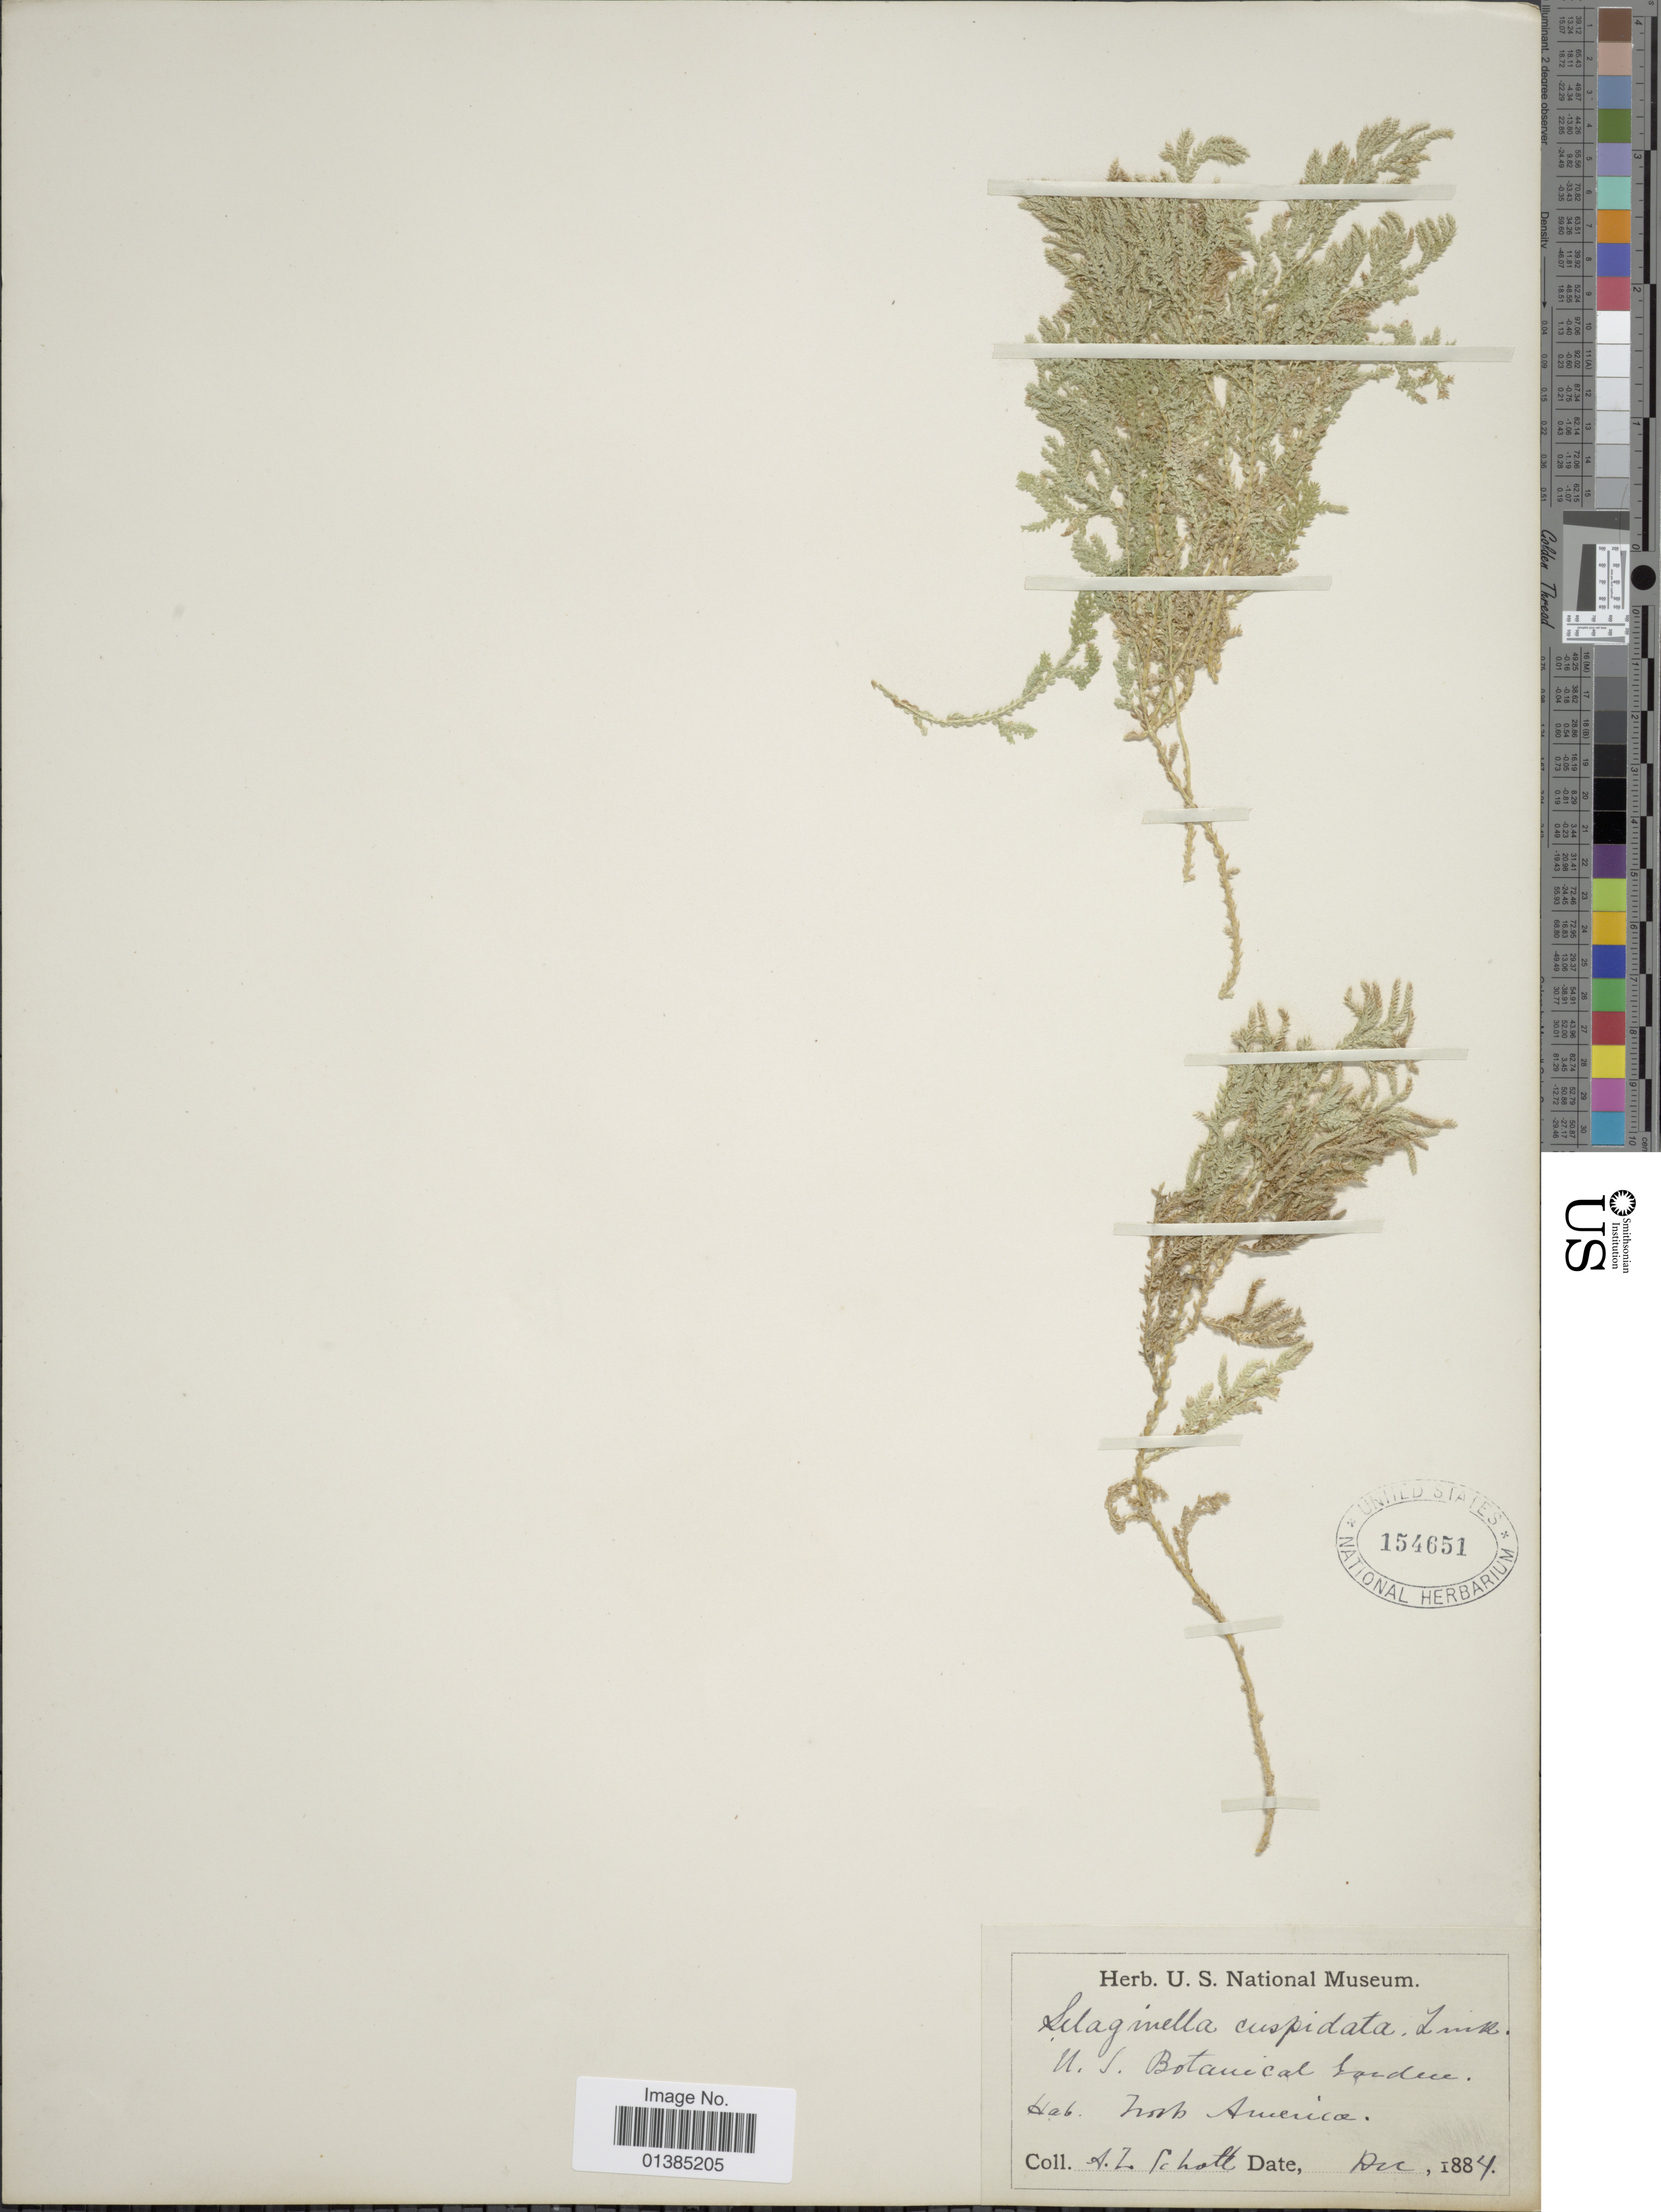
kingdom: Plantae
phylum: Tracheophyta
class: Lycopodiopsida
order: Selaginellales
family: Selaginellaceae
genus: Selaginella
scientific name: Selaginella pallescens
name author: (C. Presl) Spring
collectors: A. L. Schott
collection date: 1884-12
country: United States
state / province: District of Columbia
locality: U.S. Botanical Garden, North America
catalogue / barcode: US 154651